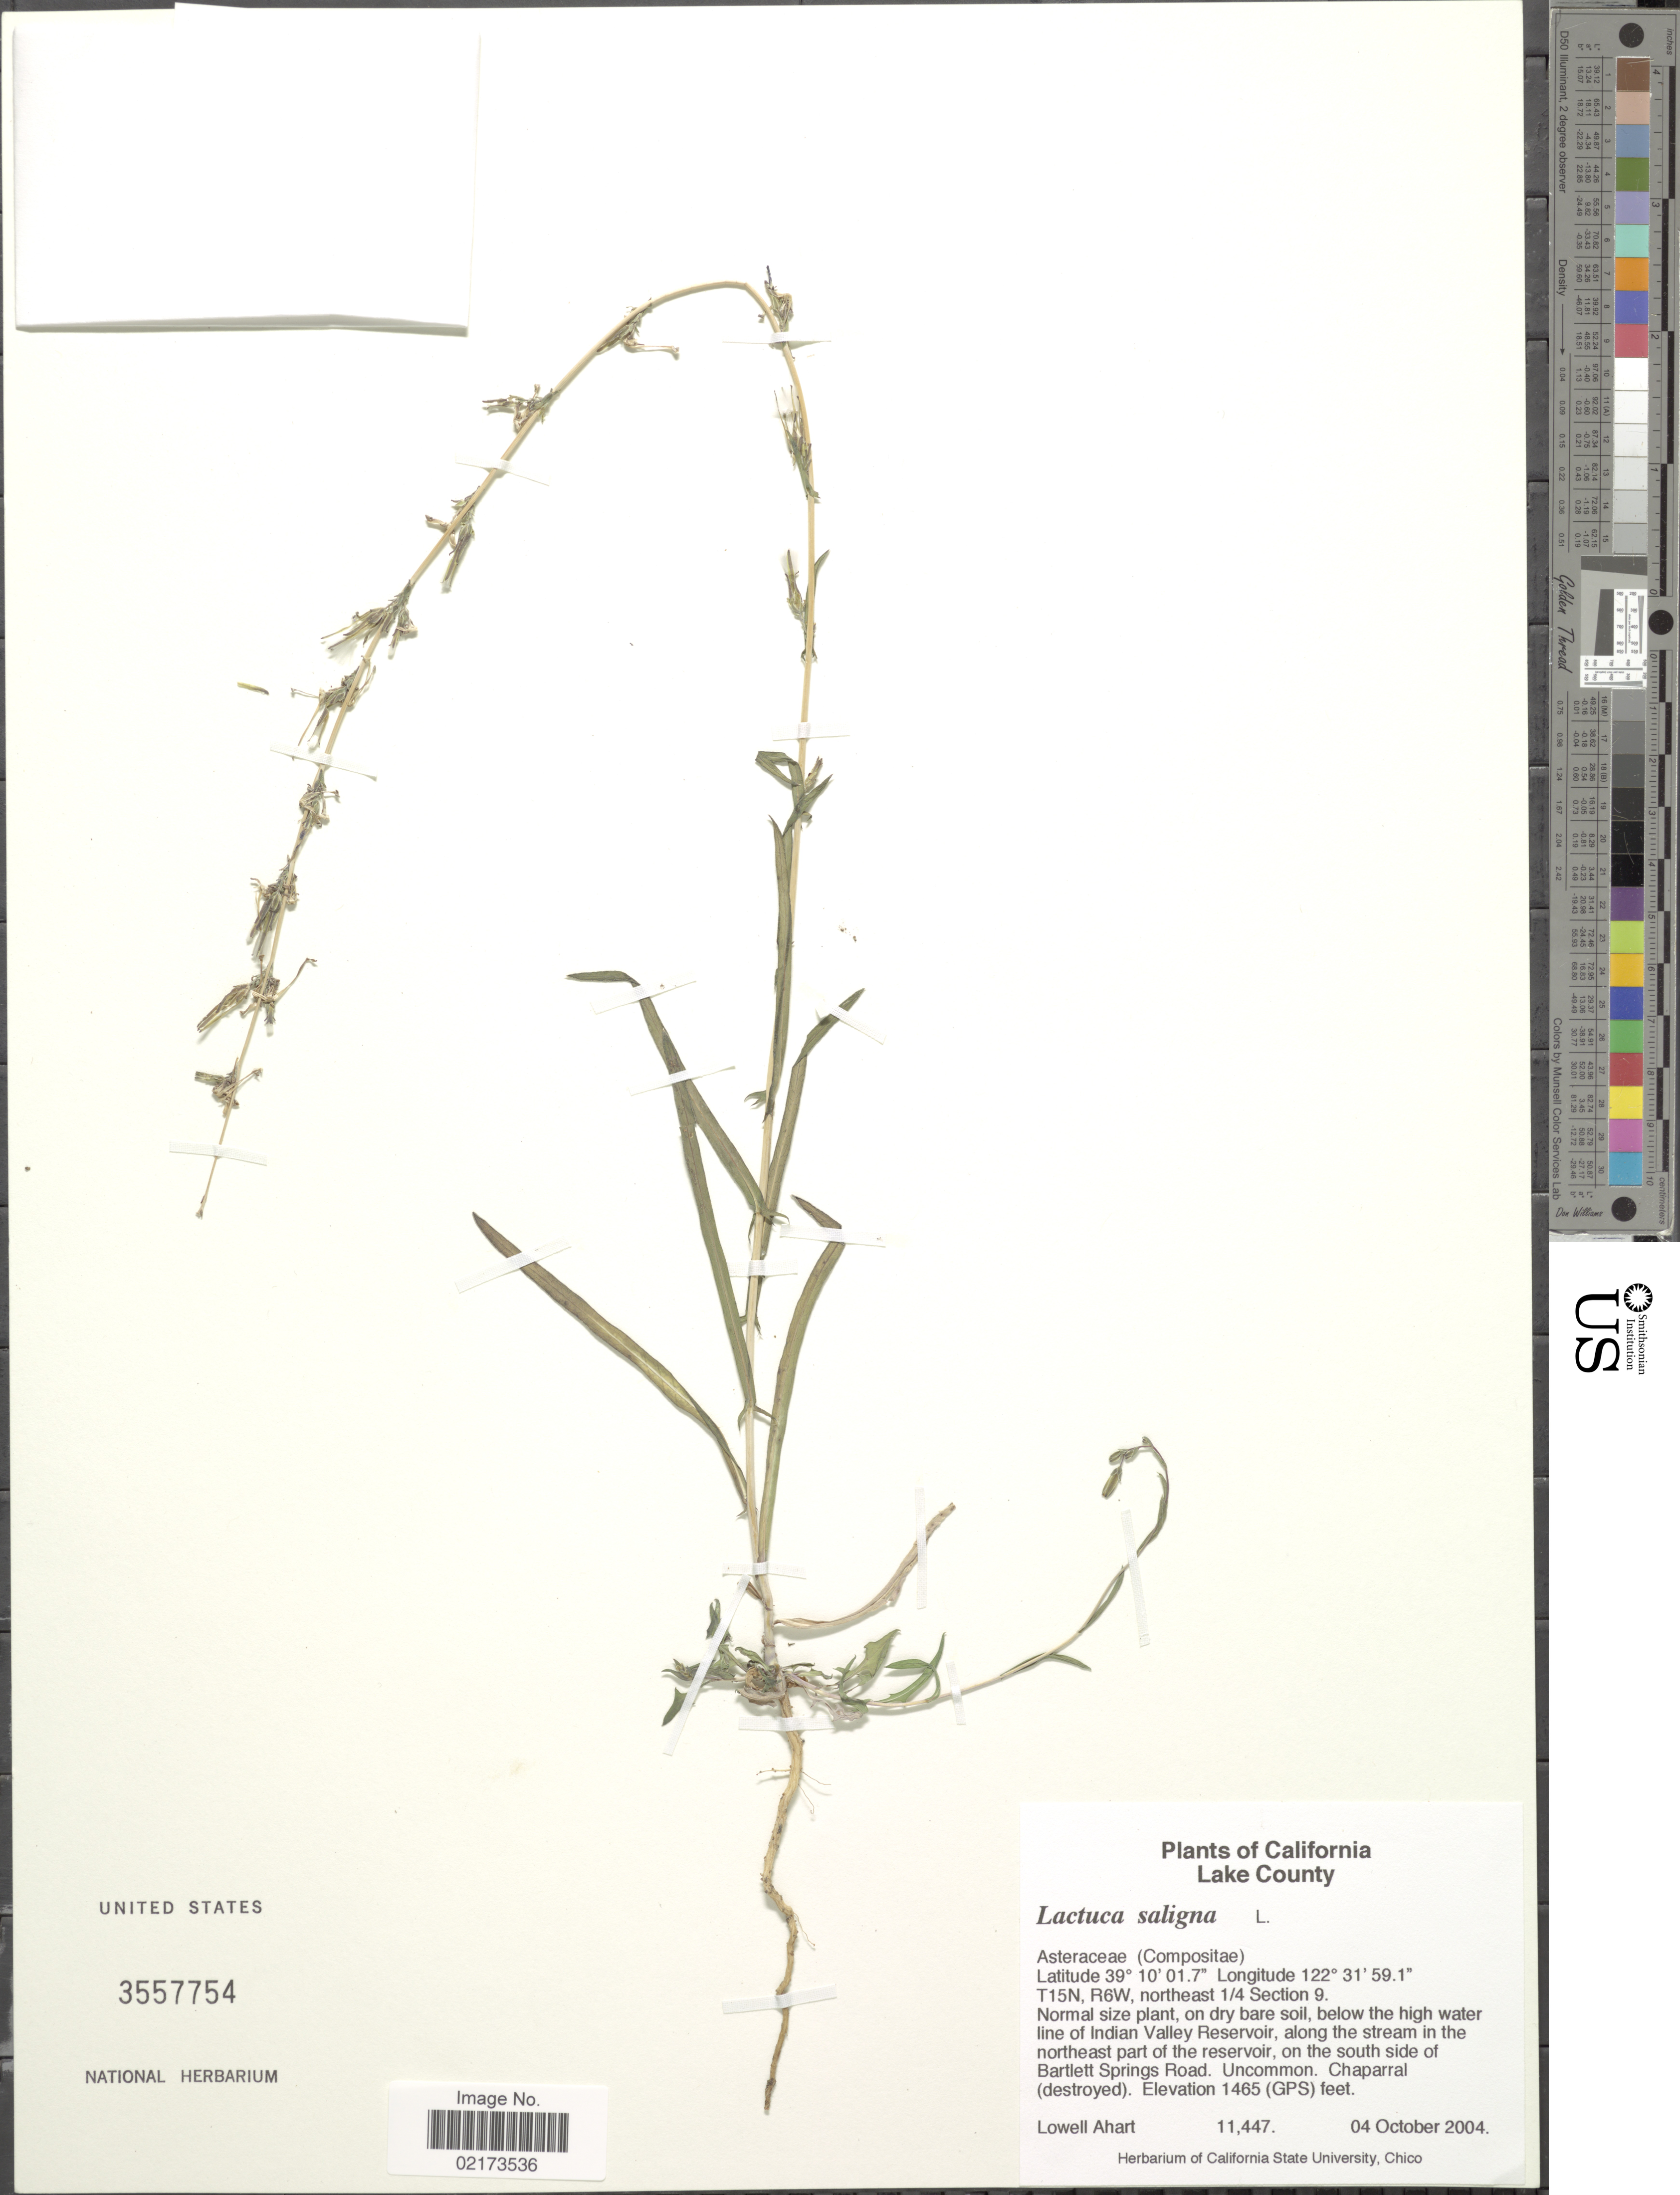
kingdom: Plantae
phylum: Tracheophyta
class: Magnoliopsida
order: Asterales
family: Asteraceae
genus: Lactuca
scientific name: Lactuca saligna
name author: L.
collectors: L. Ahart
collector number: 11447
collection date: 2004-10-04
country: United States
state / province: California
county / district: Lake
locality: Lake County, T15N, R6W, northeast 1/4 Sedction 9, below the high water line of Indian Valley Reservoir, on the south side of Bartlett Springs Road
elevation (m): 447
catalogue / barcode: US 3557754